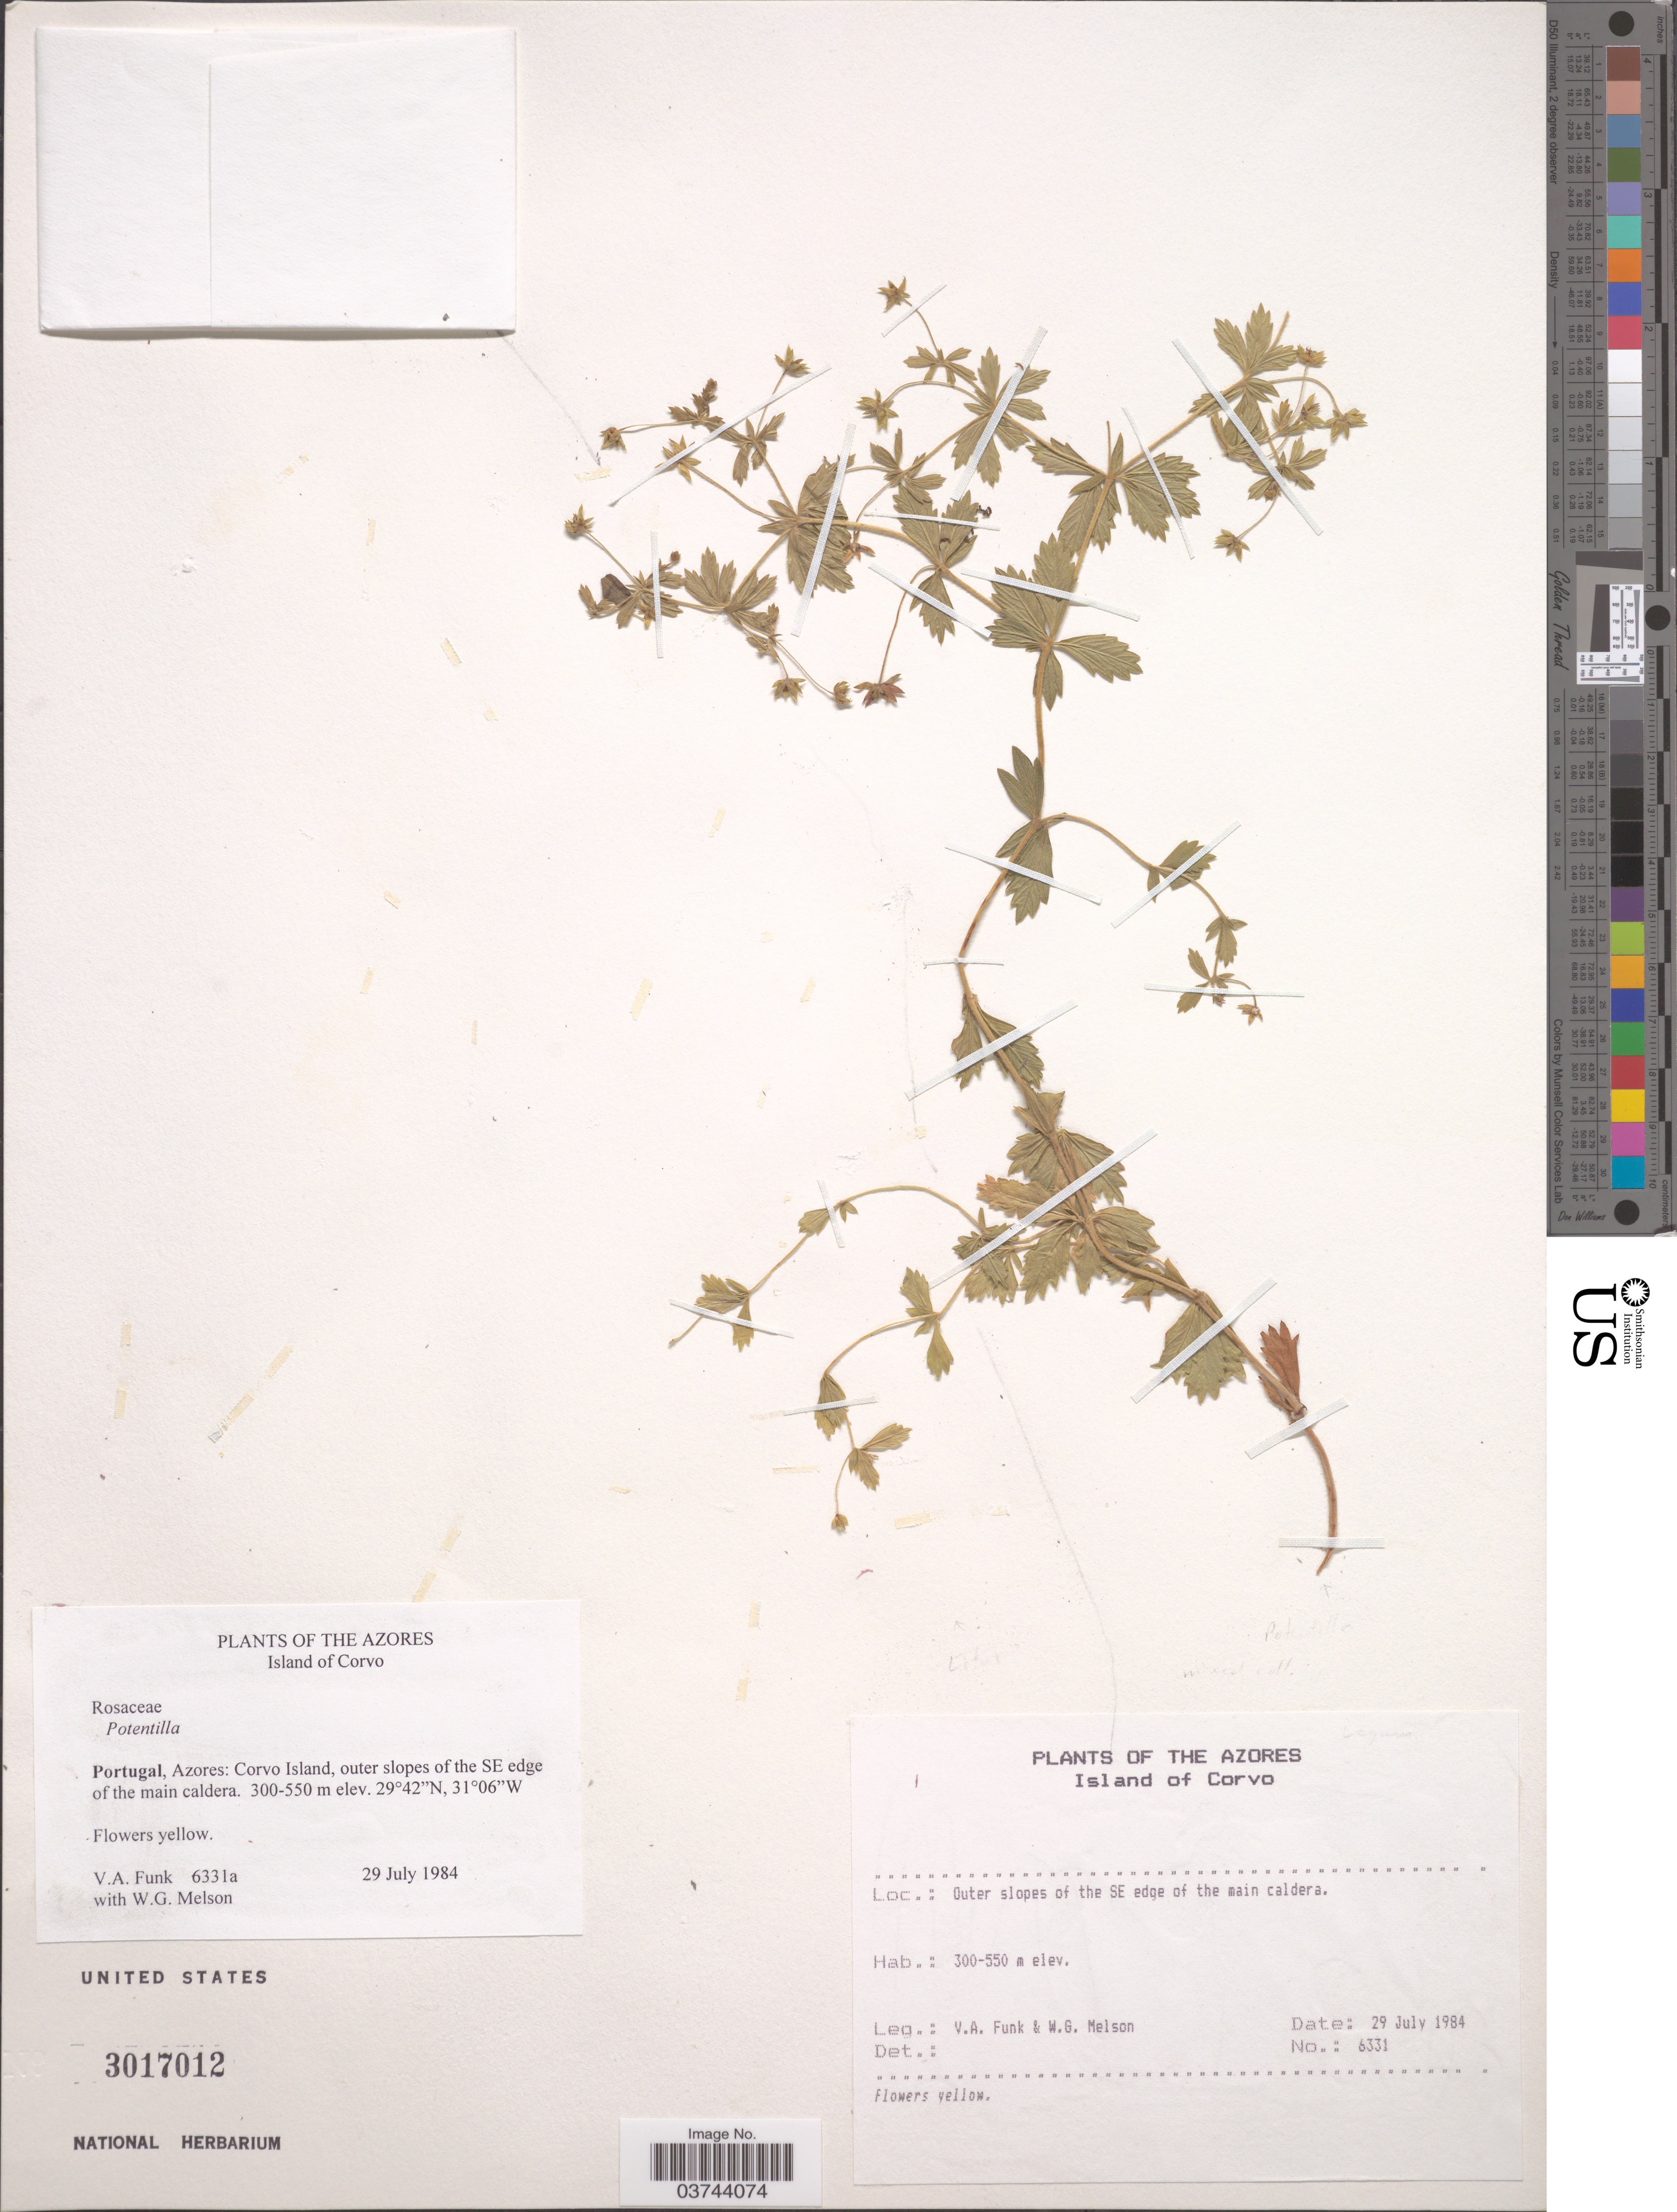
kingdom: Plantae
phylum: Tracheophyta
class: Magnoliopsida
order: Rosales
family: Rosaceae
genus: Potentilla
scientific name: Potentilla sp.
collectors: V. Funk & W. Melson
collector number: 6331a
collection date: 1984-07-29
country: Portugal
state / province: Azores (Aut. Reg.)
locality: The Azores. Island of Corvo. Corvo Island, outer slopes of the SE edge of the main caldera.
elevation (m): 300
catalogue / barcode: US 3017012